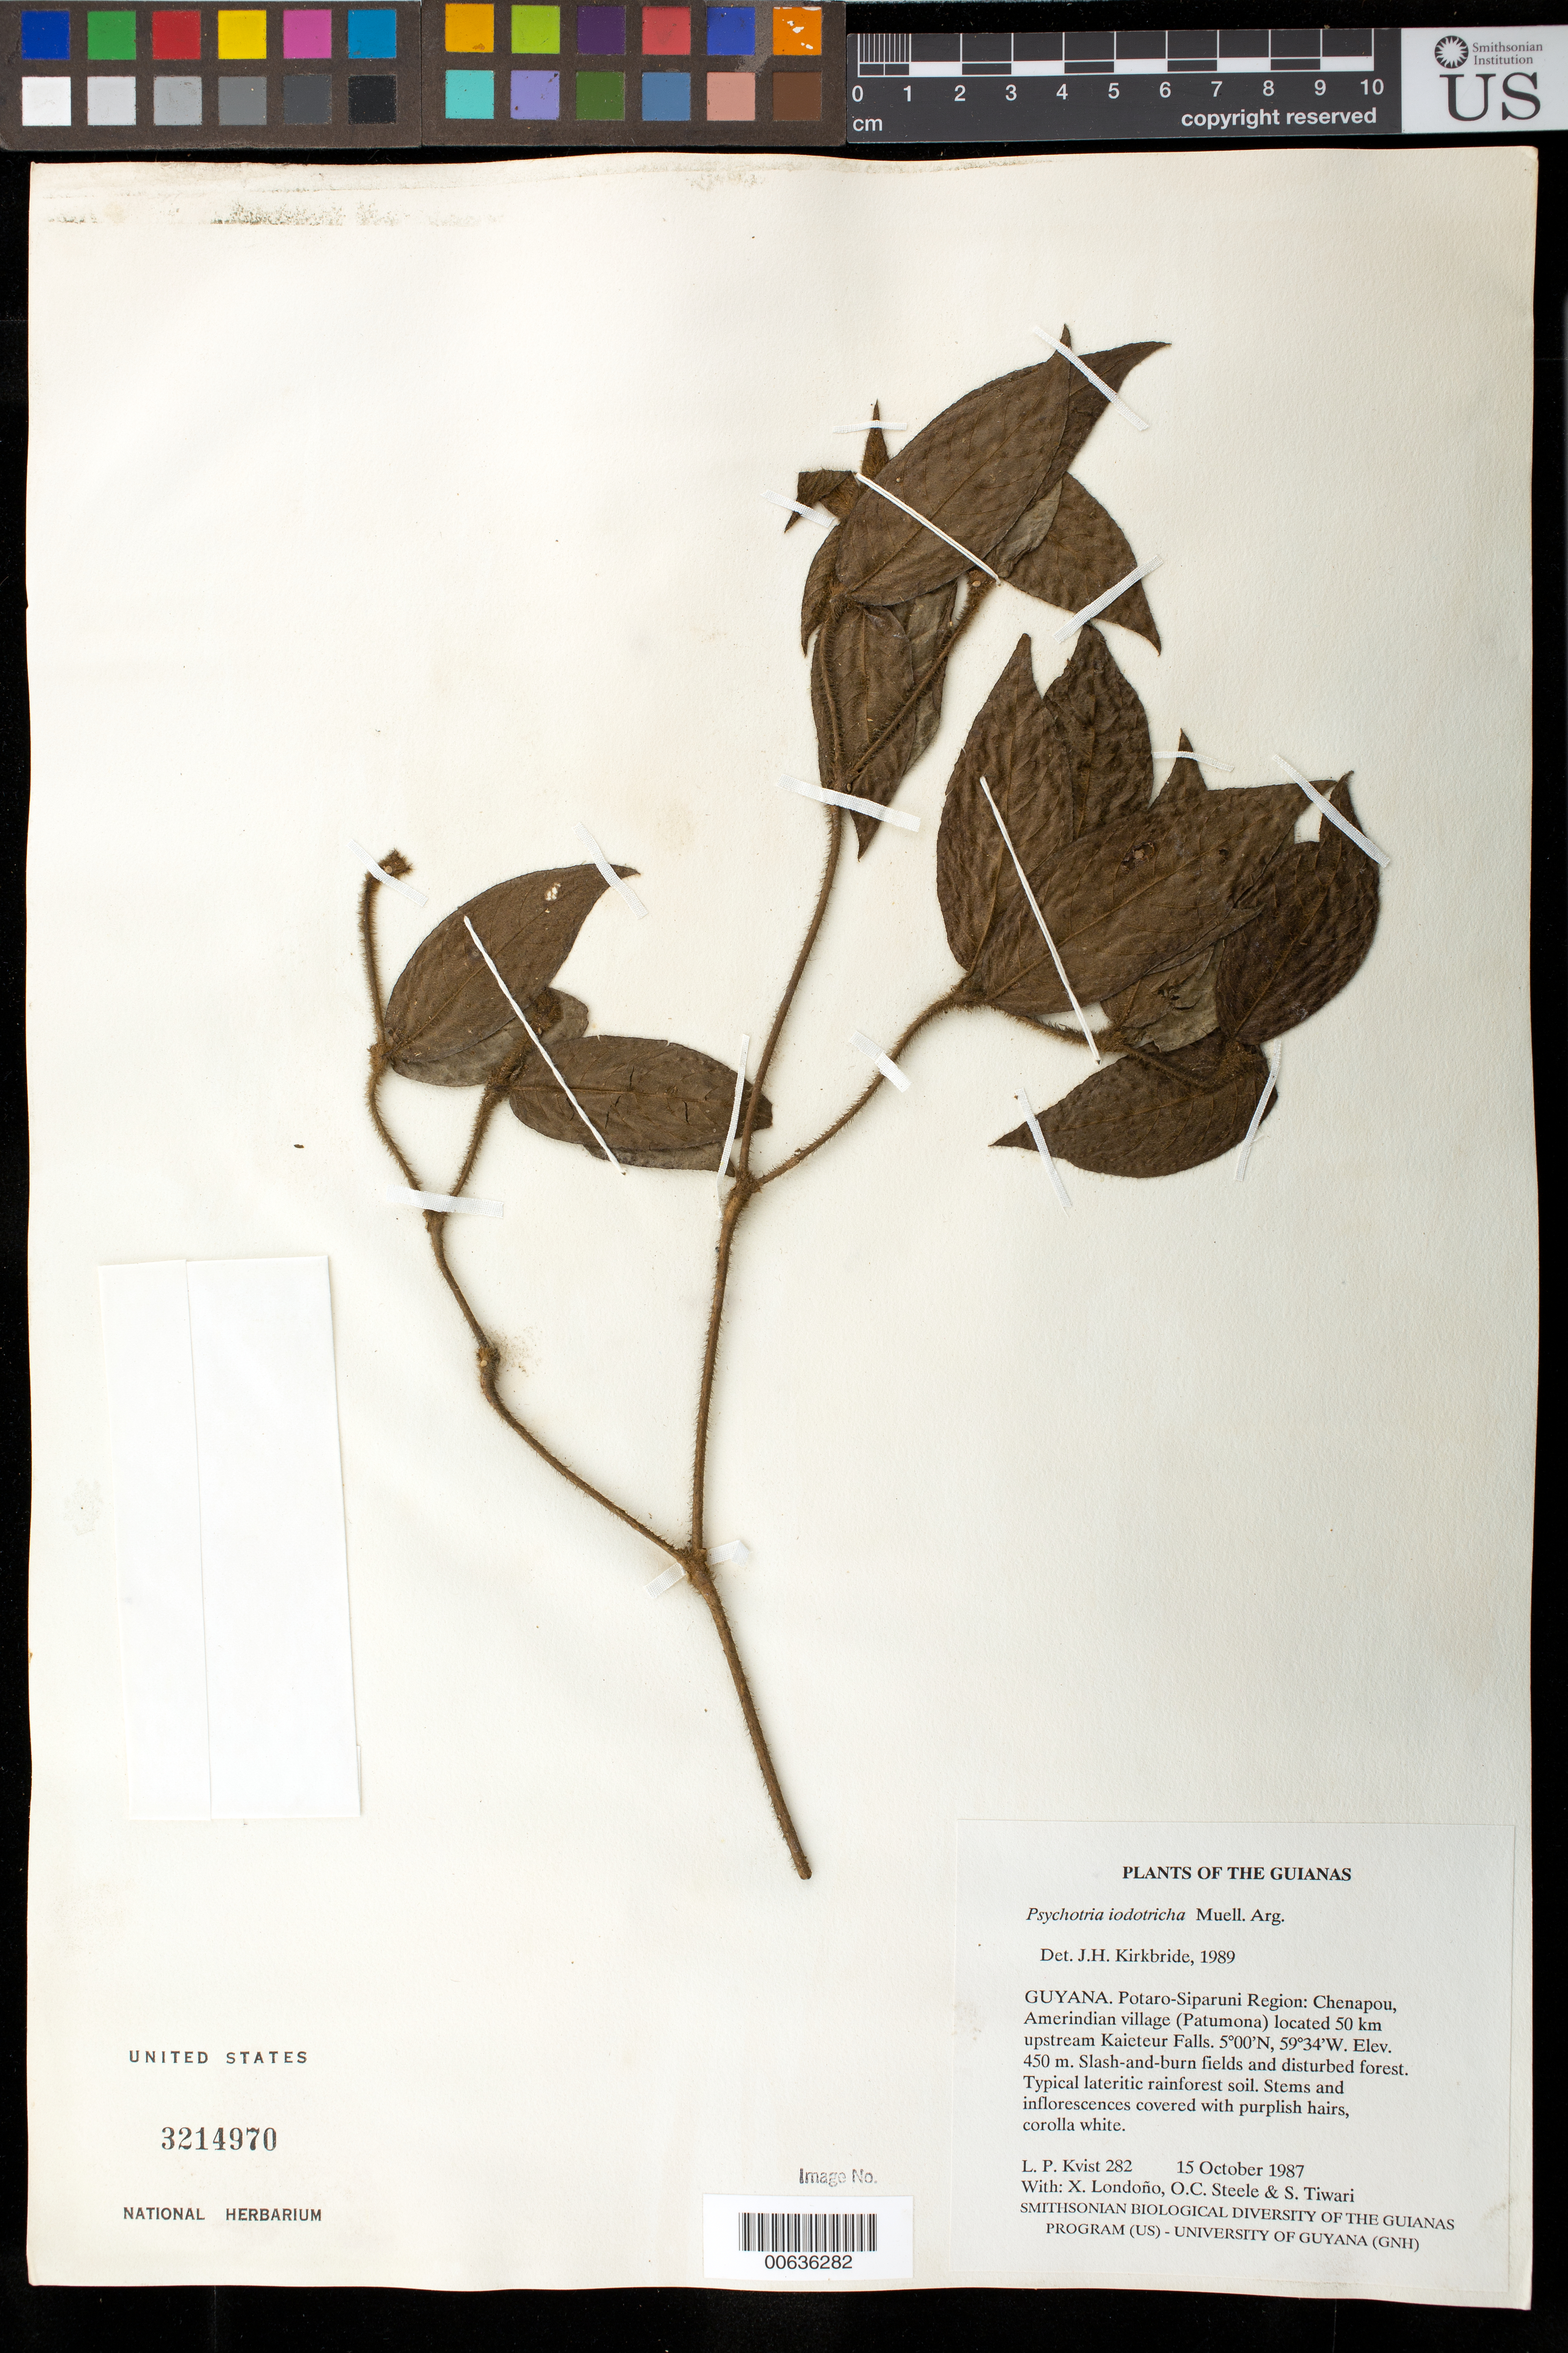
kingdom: Plantae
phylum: Tracheophyta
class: Magnoliopsida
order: Gentianales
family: Rubiaceae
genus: Palicourea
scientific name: Palicourea iodotricha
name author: (Müll. Arg.) Delprete & J.H. Kirkbr.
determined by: Kirkbride, J. H., Jr.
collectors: L. P. Kvist, X. Londoño, O. C. Steele & S. Tiwari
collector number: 282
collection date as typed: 15 October 1987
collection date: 1987-10-15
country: Guyana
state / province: Potaro-Siparuni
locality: Chenapou, Amerindian village (Patumona) located 50 km upstream Kaieteur Falls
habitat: Slash-and-burn fields and disturbed forest. Typical lateritic rainforest soil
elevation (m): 450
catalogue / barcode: US 3214970